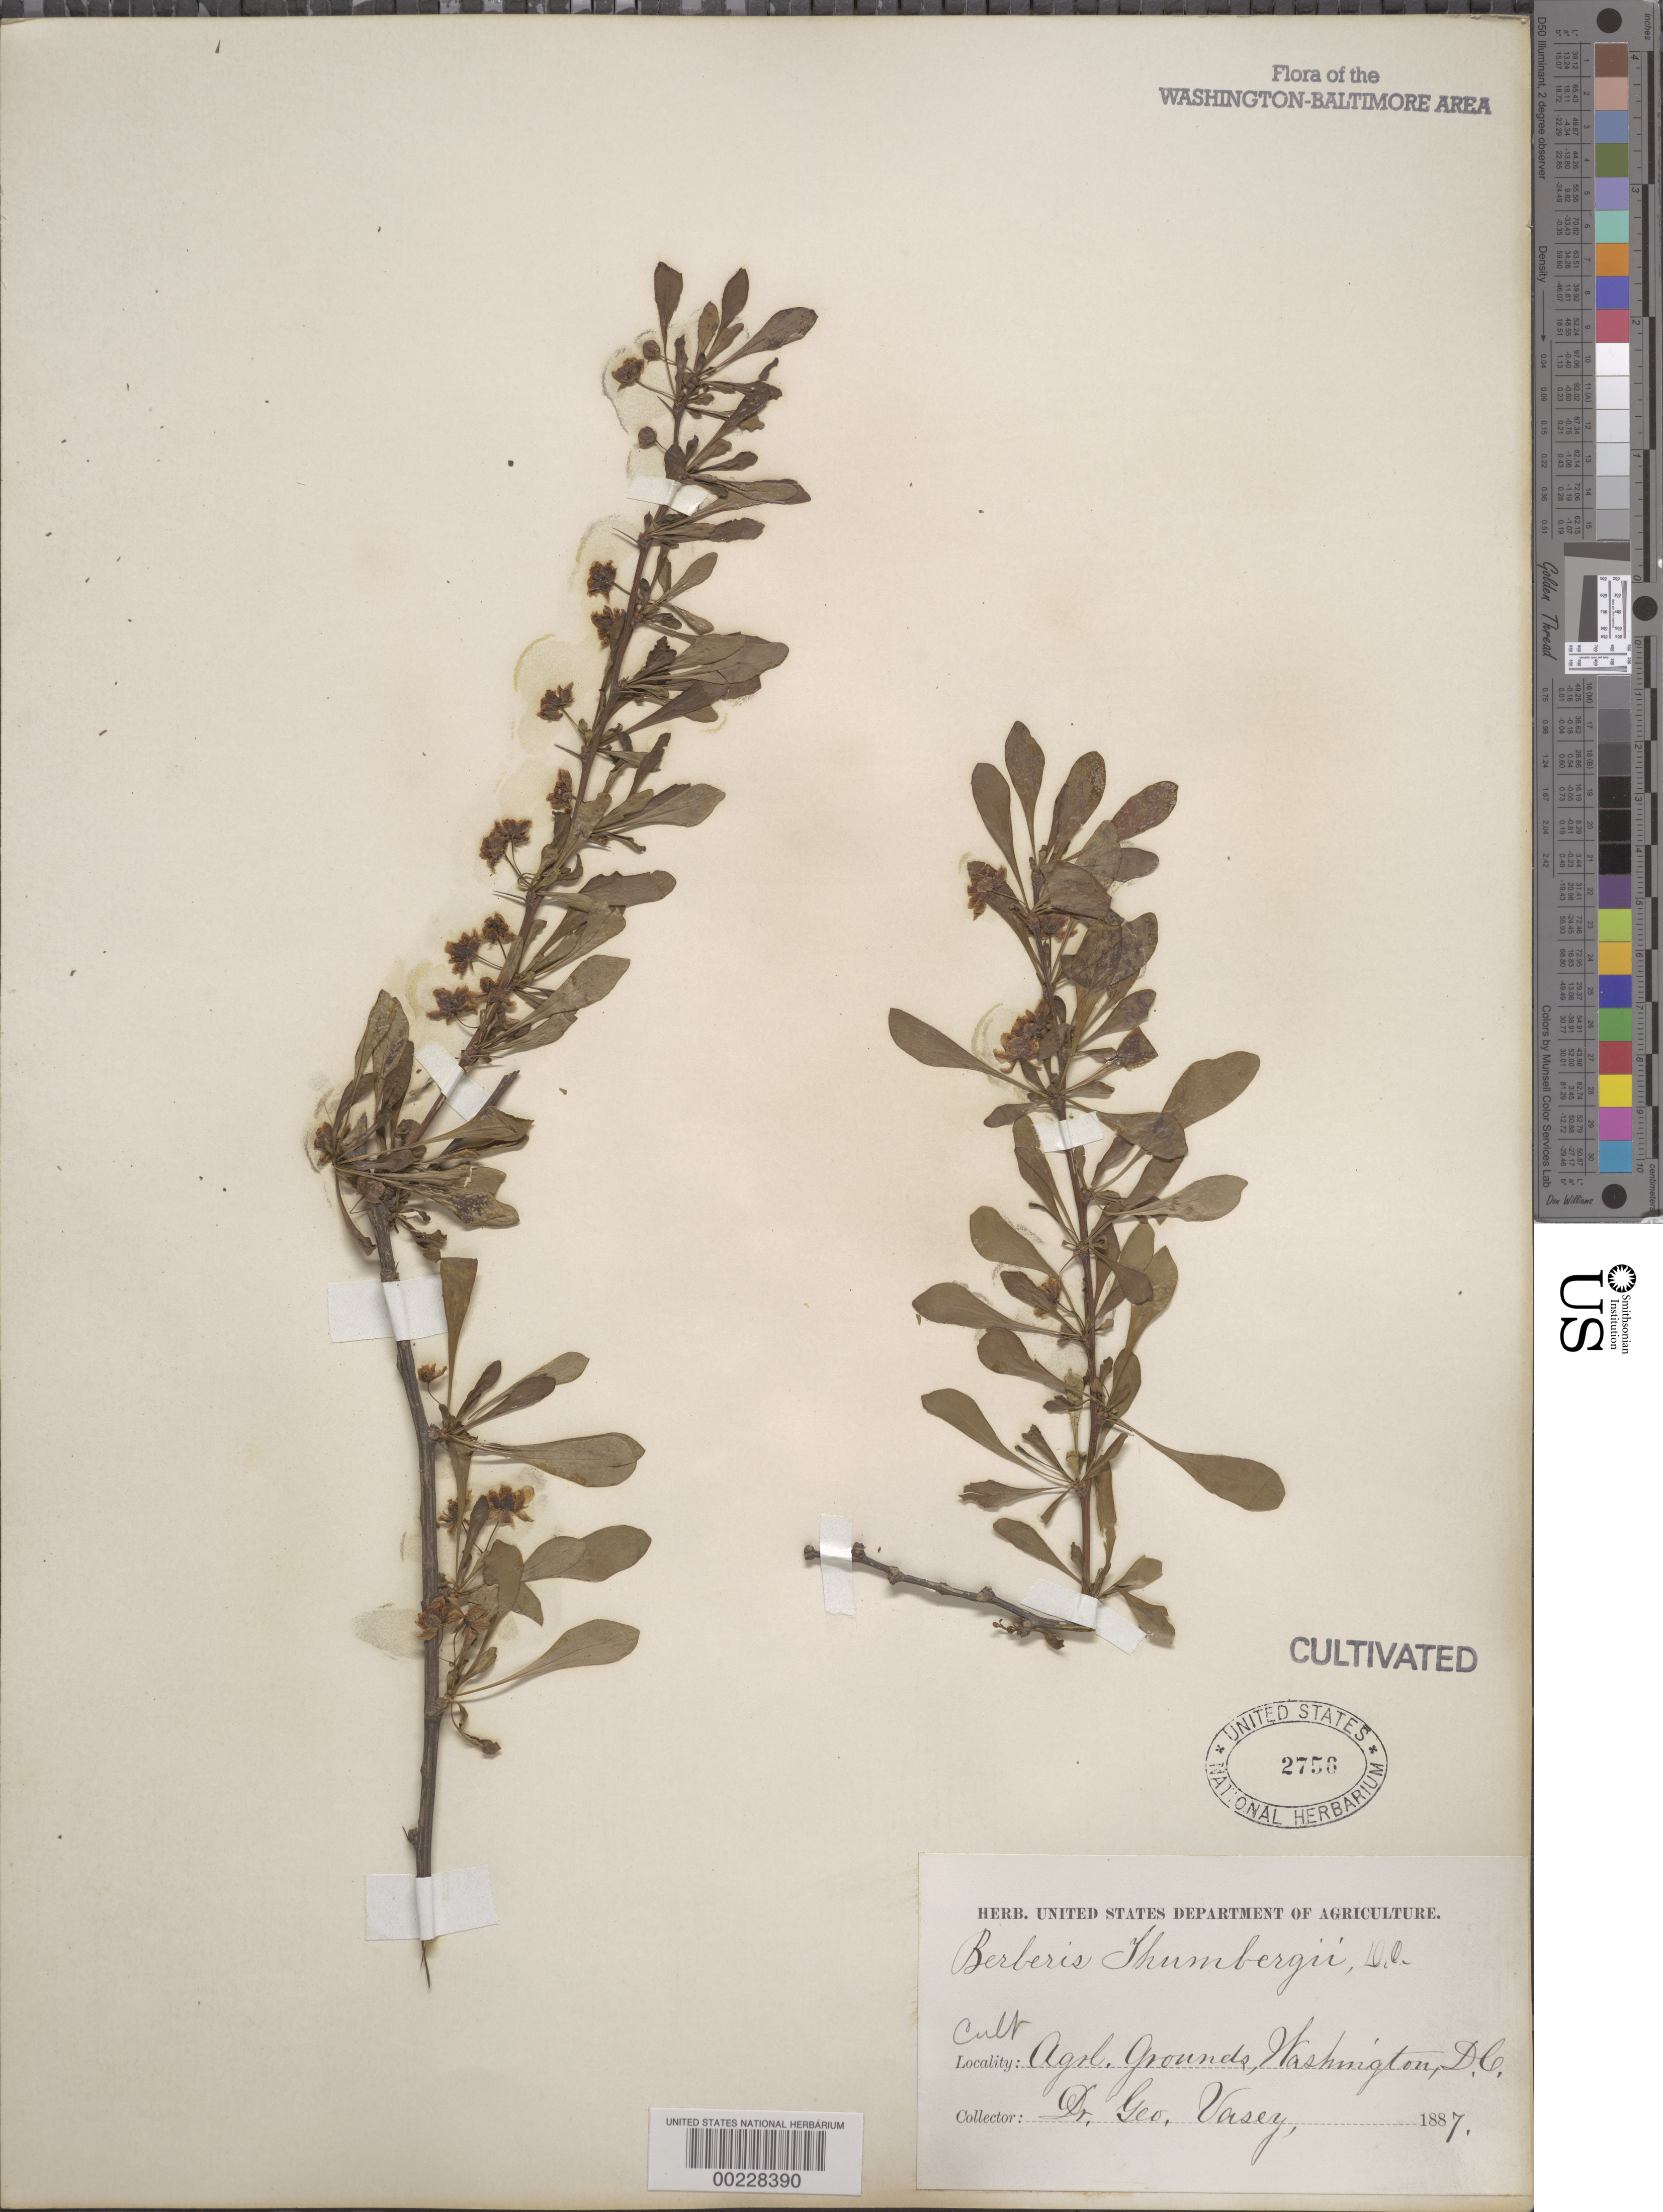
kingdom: Plantae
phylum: Tracheophyta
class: Magnoliopsida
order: Ranunculales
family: Berberidaceae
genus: Berberis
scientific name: Berberis thunbergii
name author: DC.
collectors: G. Vasey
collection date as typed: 1887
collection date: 1887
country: United States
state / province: District of Columbia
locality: Agricultural grounds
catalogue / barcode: US 2756